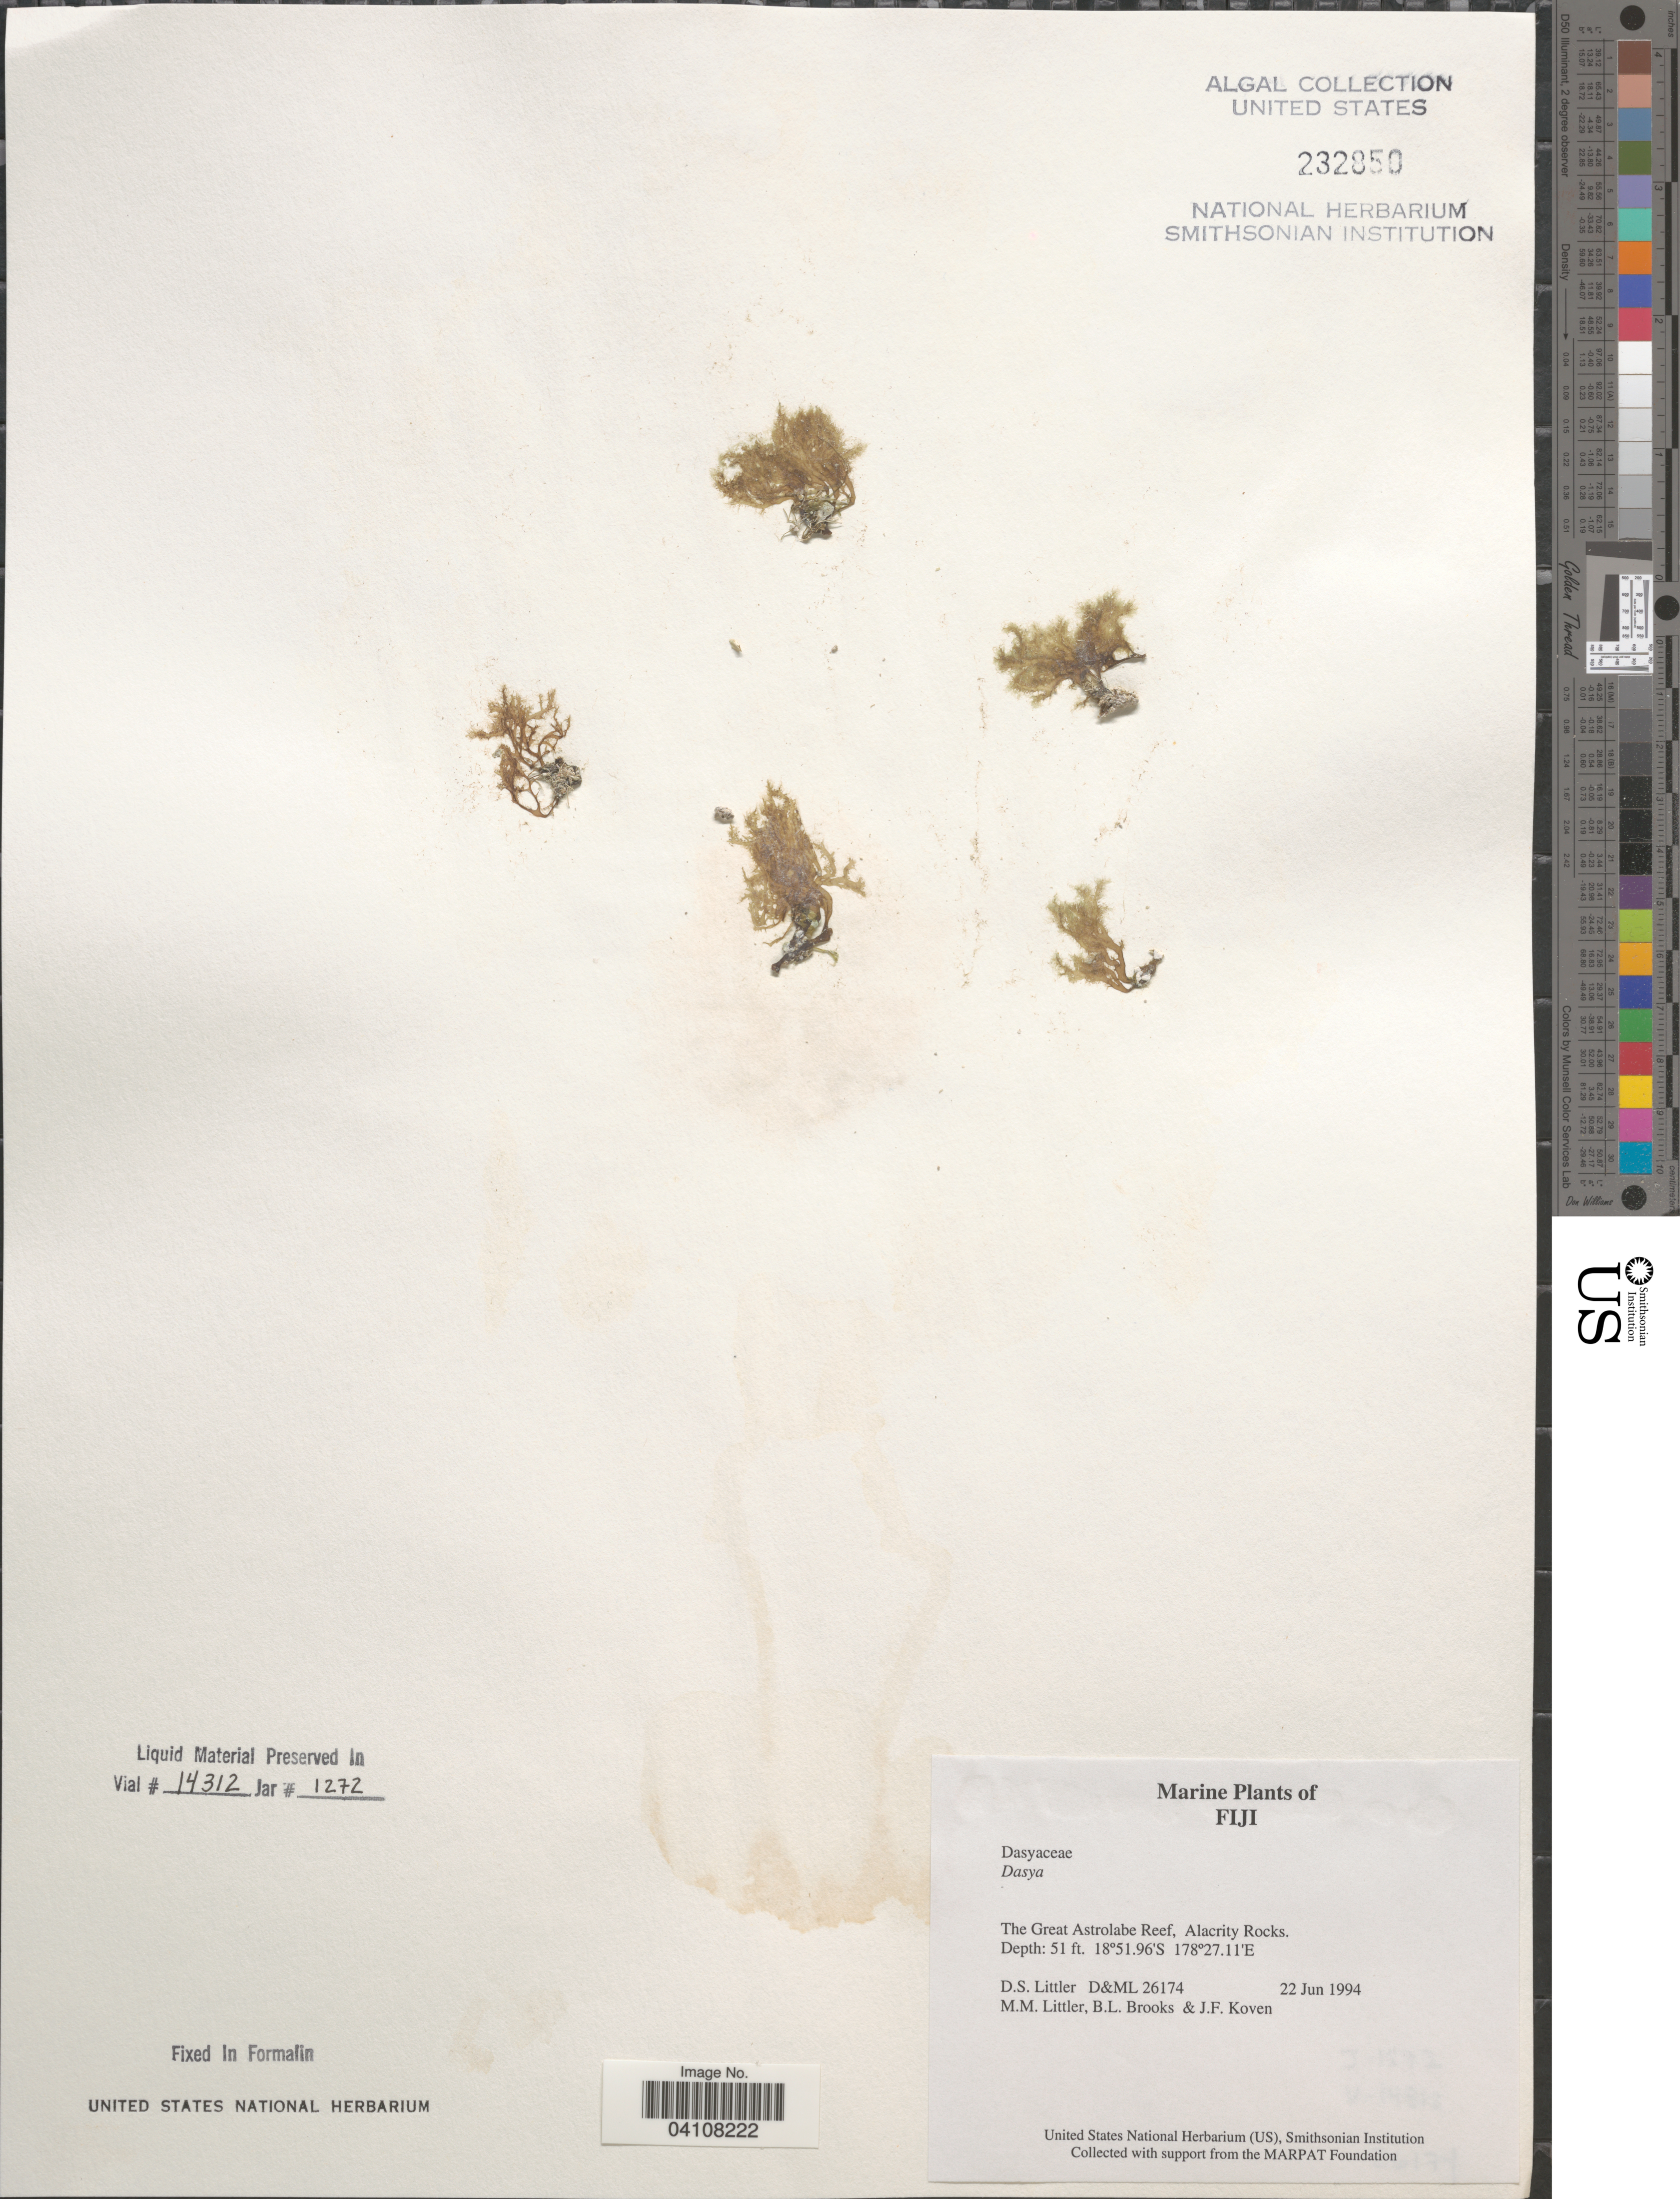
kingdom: Plantae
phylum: Rhodophyta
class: Florideophyceae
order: Ceramiales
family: Dasyaceae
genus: Dasya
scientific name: Dasya sp.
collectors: D. S. Littler, B. Brooks & J. Koven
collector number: D&ML26174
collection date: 1994-06-22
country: Fiji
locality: The Great Astrolabe Reef, Alacrity Rocks.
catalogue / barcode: US 232850